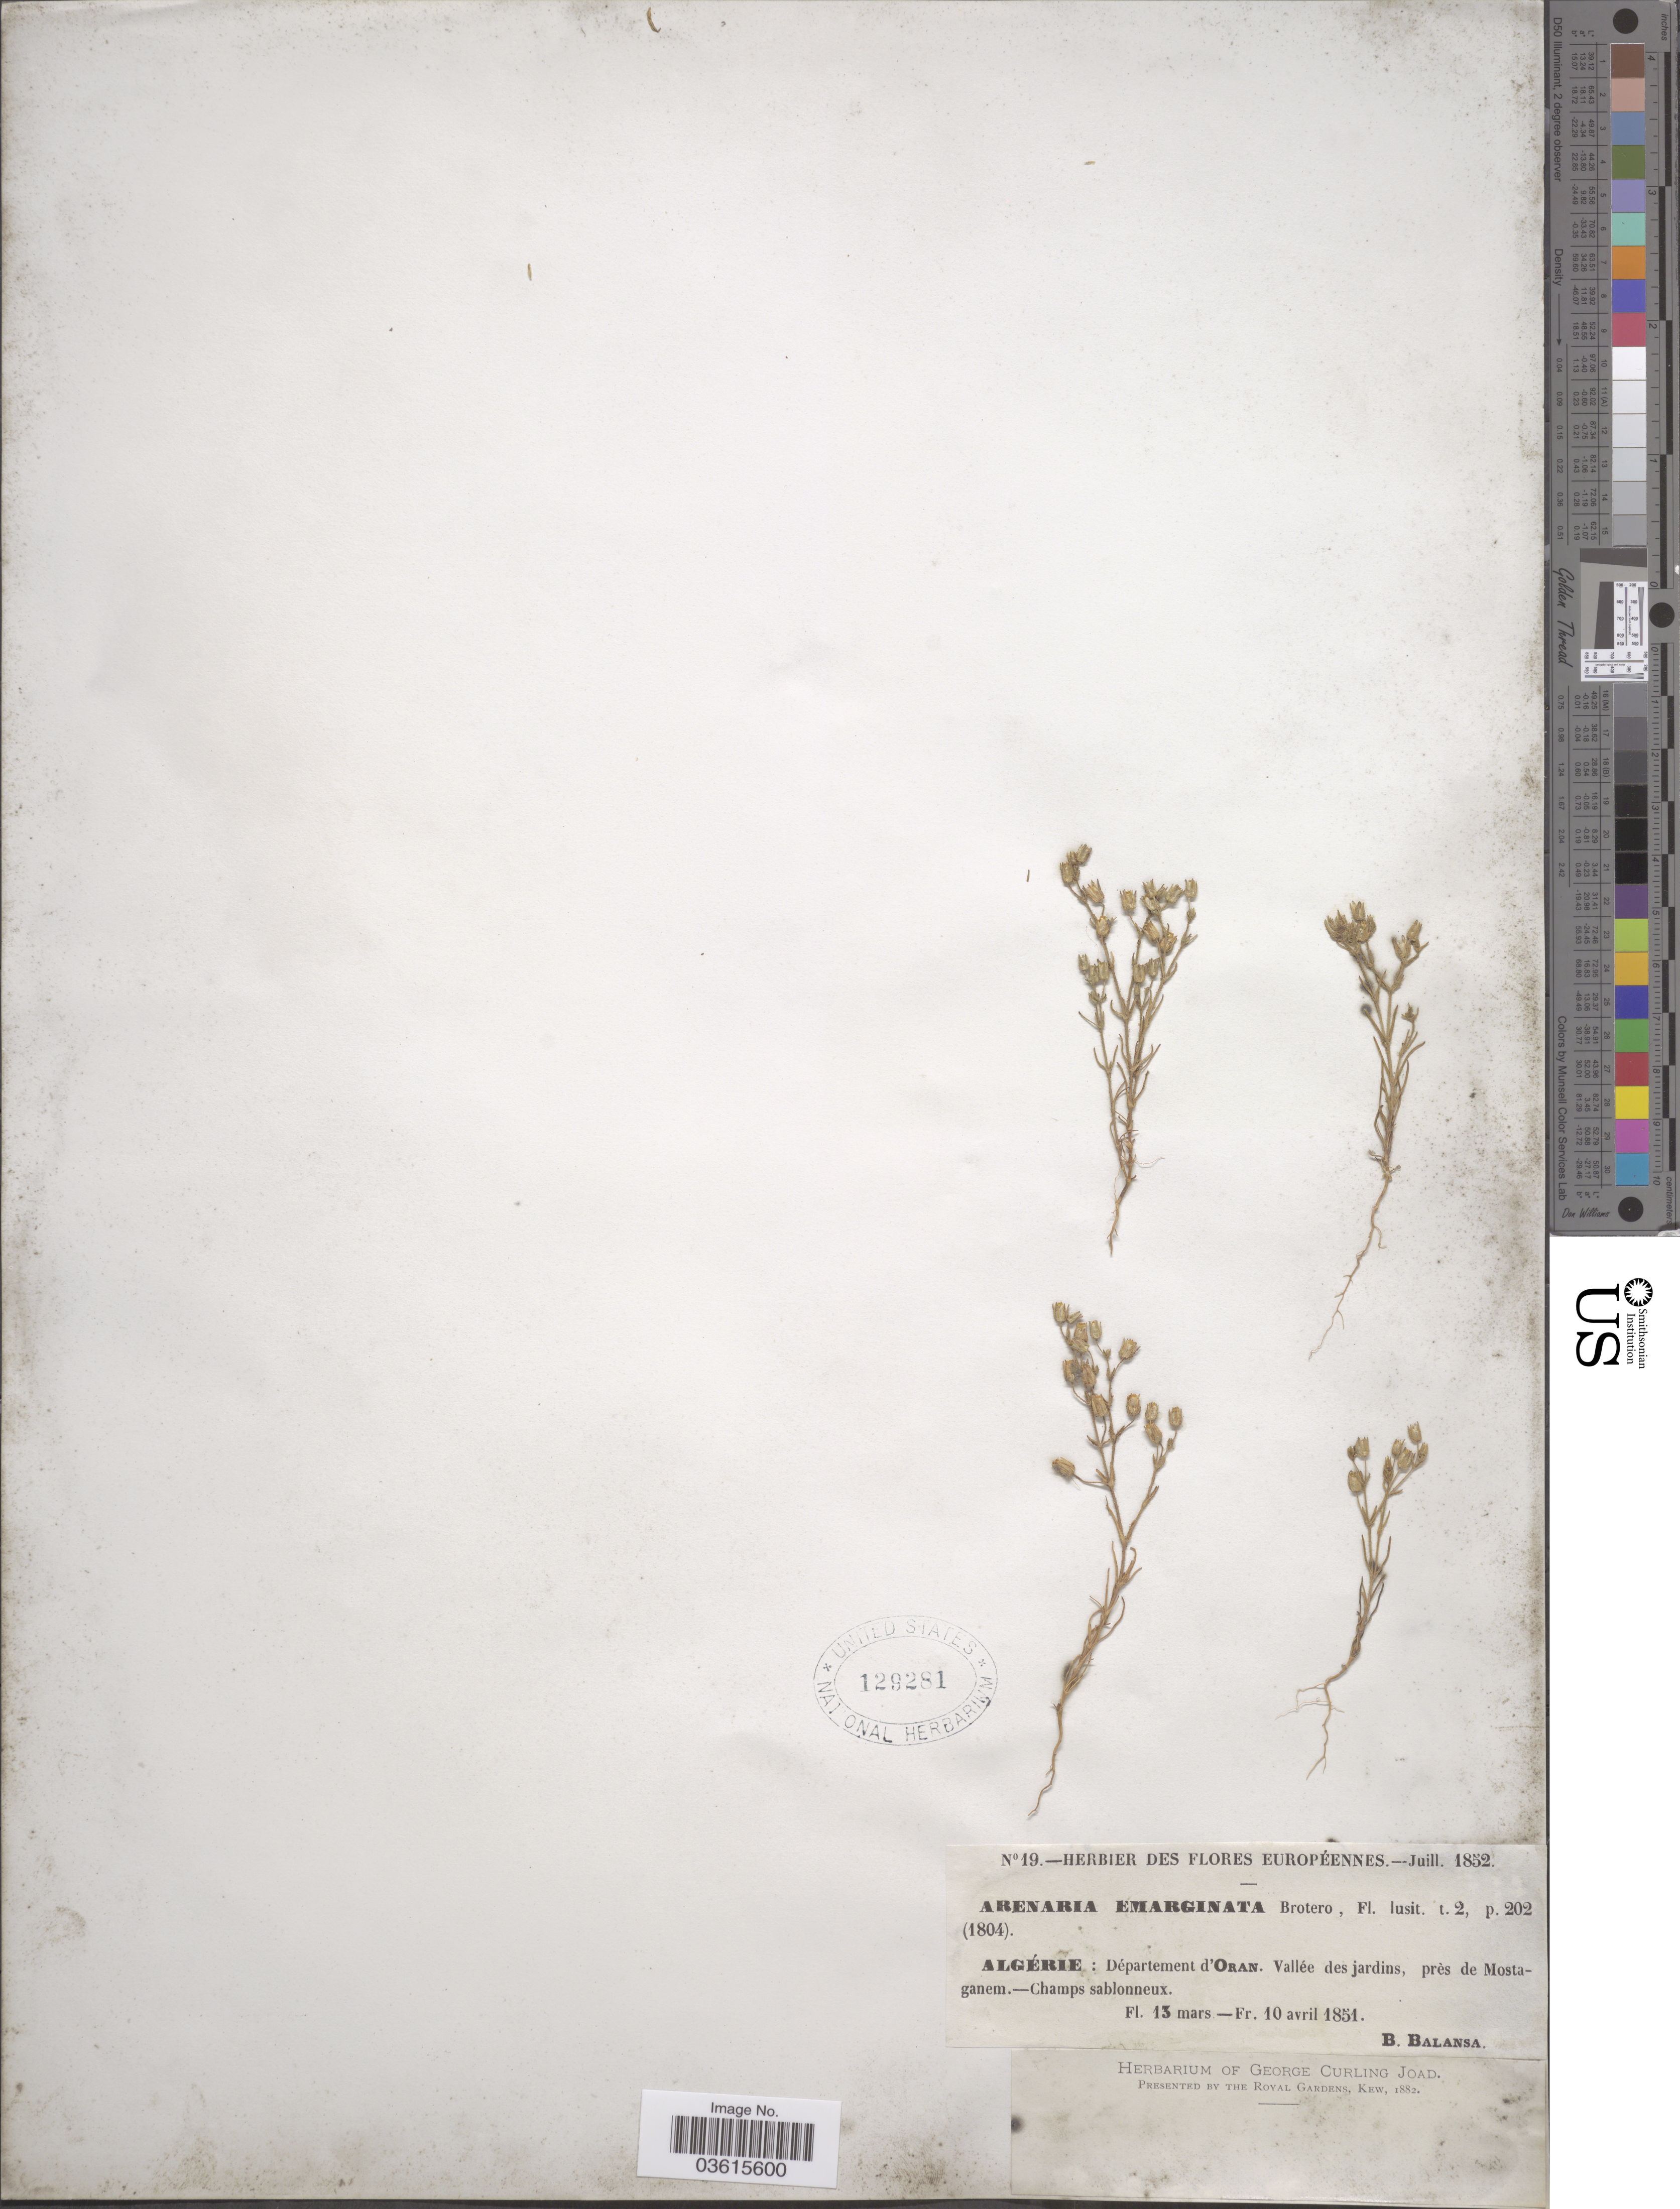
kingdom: Plantae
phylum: Tracheophyta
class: Magnoliopsida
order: Caryophyllales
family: Caryophyllaceae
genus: Arenaria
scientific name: Arenaria emarginata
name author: Brot.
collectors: B. Balansa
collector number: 19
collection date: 1852-07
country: Algeria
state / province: Oran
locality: Départment d'Oran. Vallée des jardins, preès de Mostaganem. - Champs sablonneux.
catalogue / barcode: US 129281